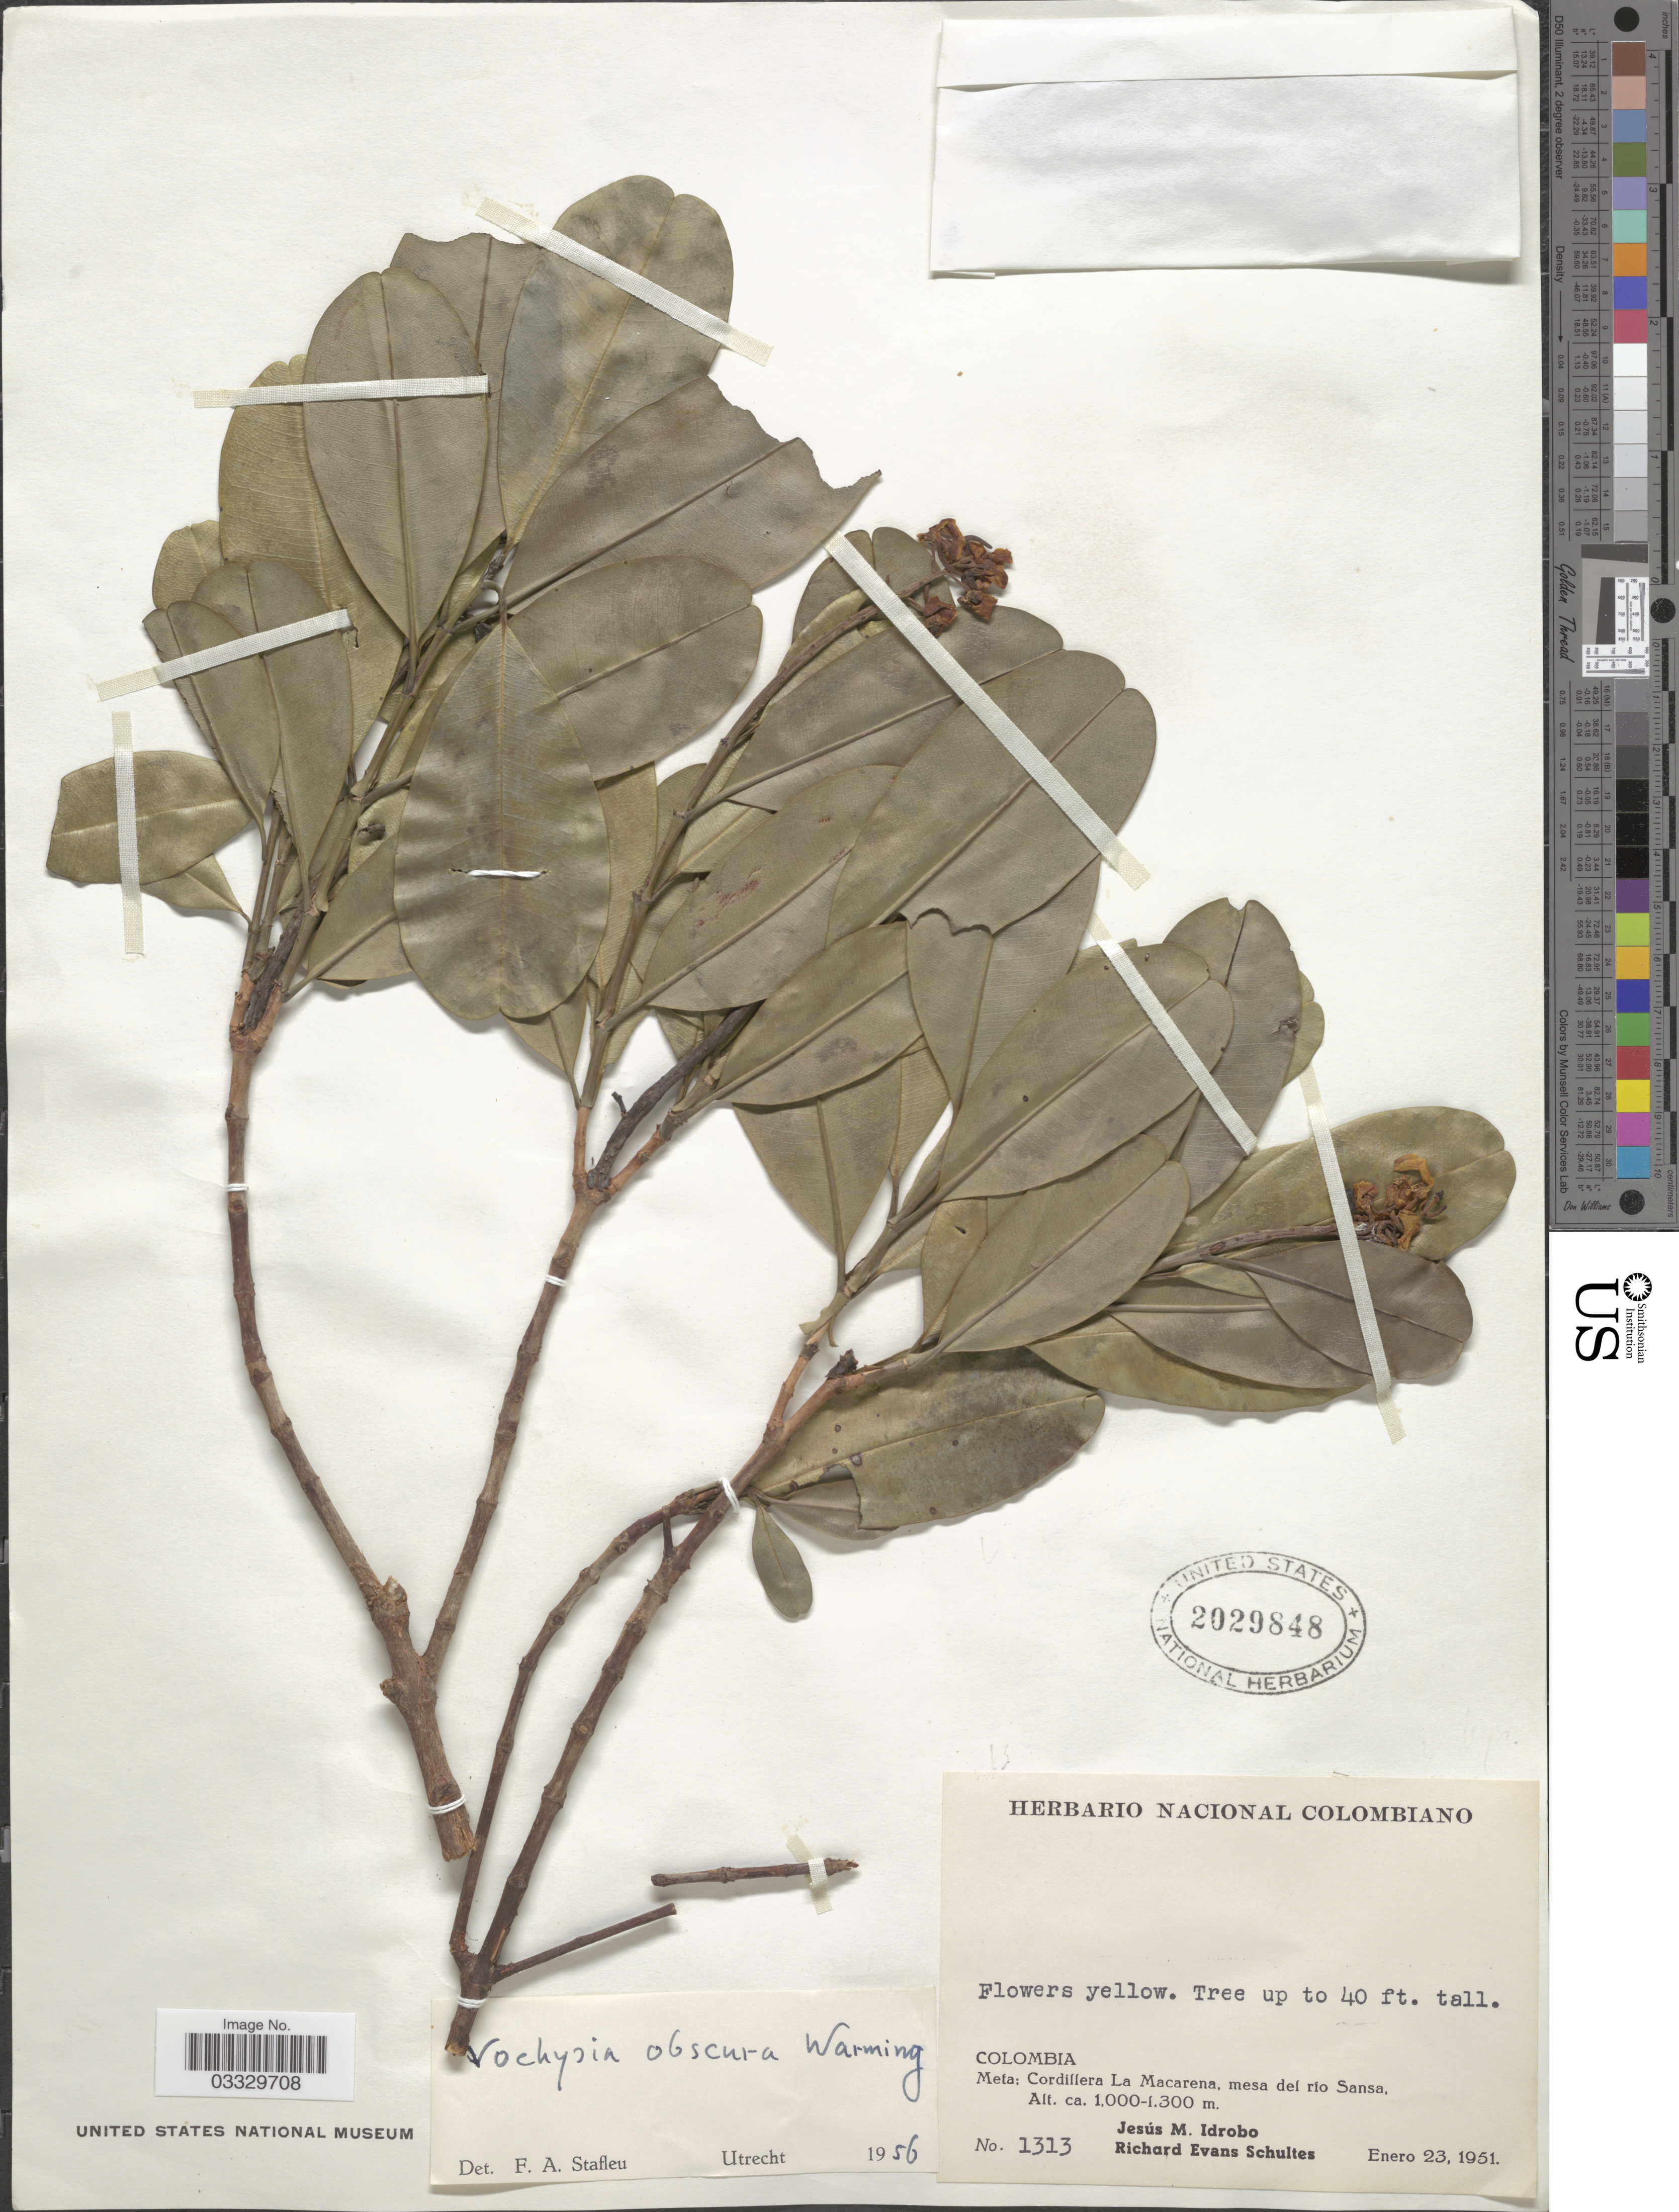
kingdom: Plantae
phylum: Tracheophyta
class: Magnoliopsida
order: Myrtales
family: Vochysiaceae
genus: Vochysia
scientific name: Vochysia obscura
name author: Warm.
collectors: J. M. Idrobo & R. E. Schultes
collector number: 1313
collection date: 1951-01-23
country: Colombia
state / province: Meta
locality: Cordillera La Macarena, mesa del río Sansa.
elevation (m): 1000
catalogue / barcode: US 2029848